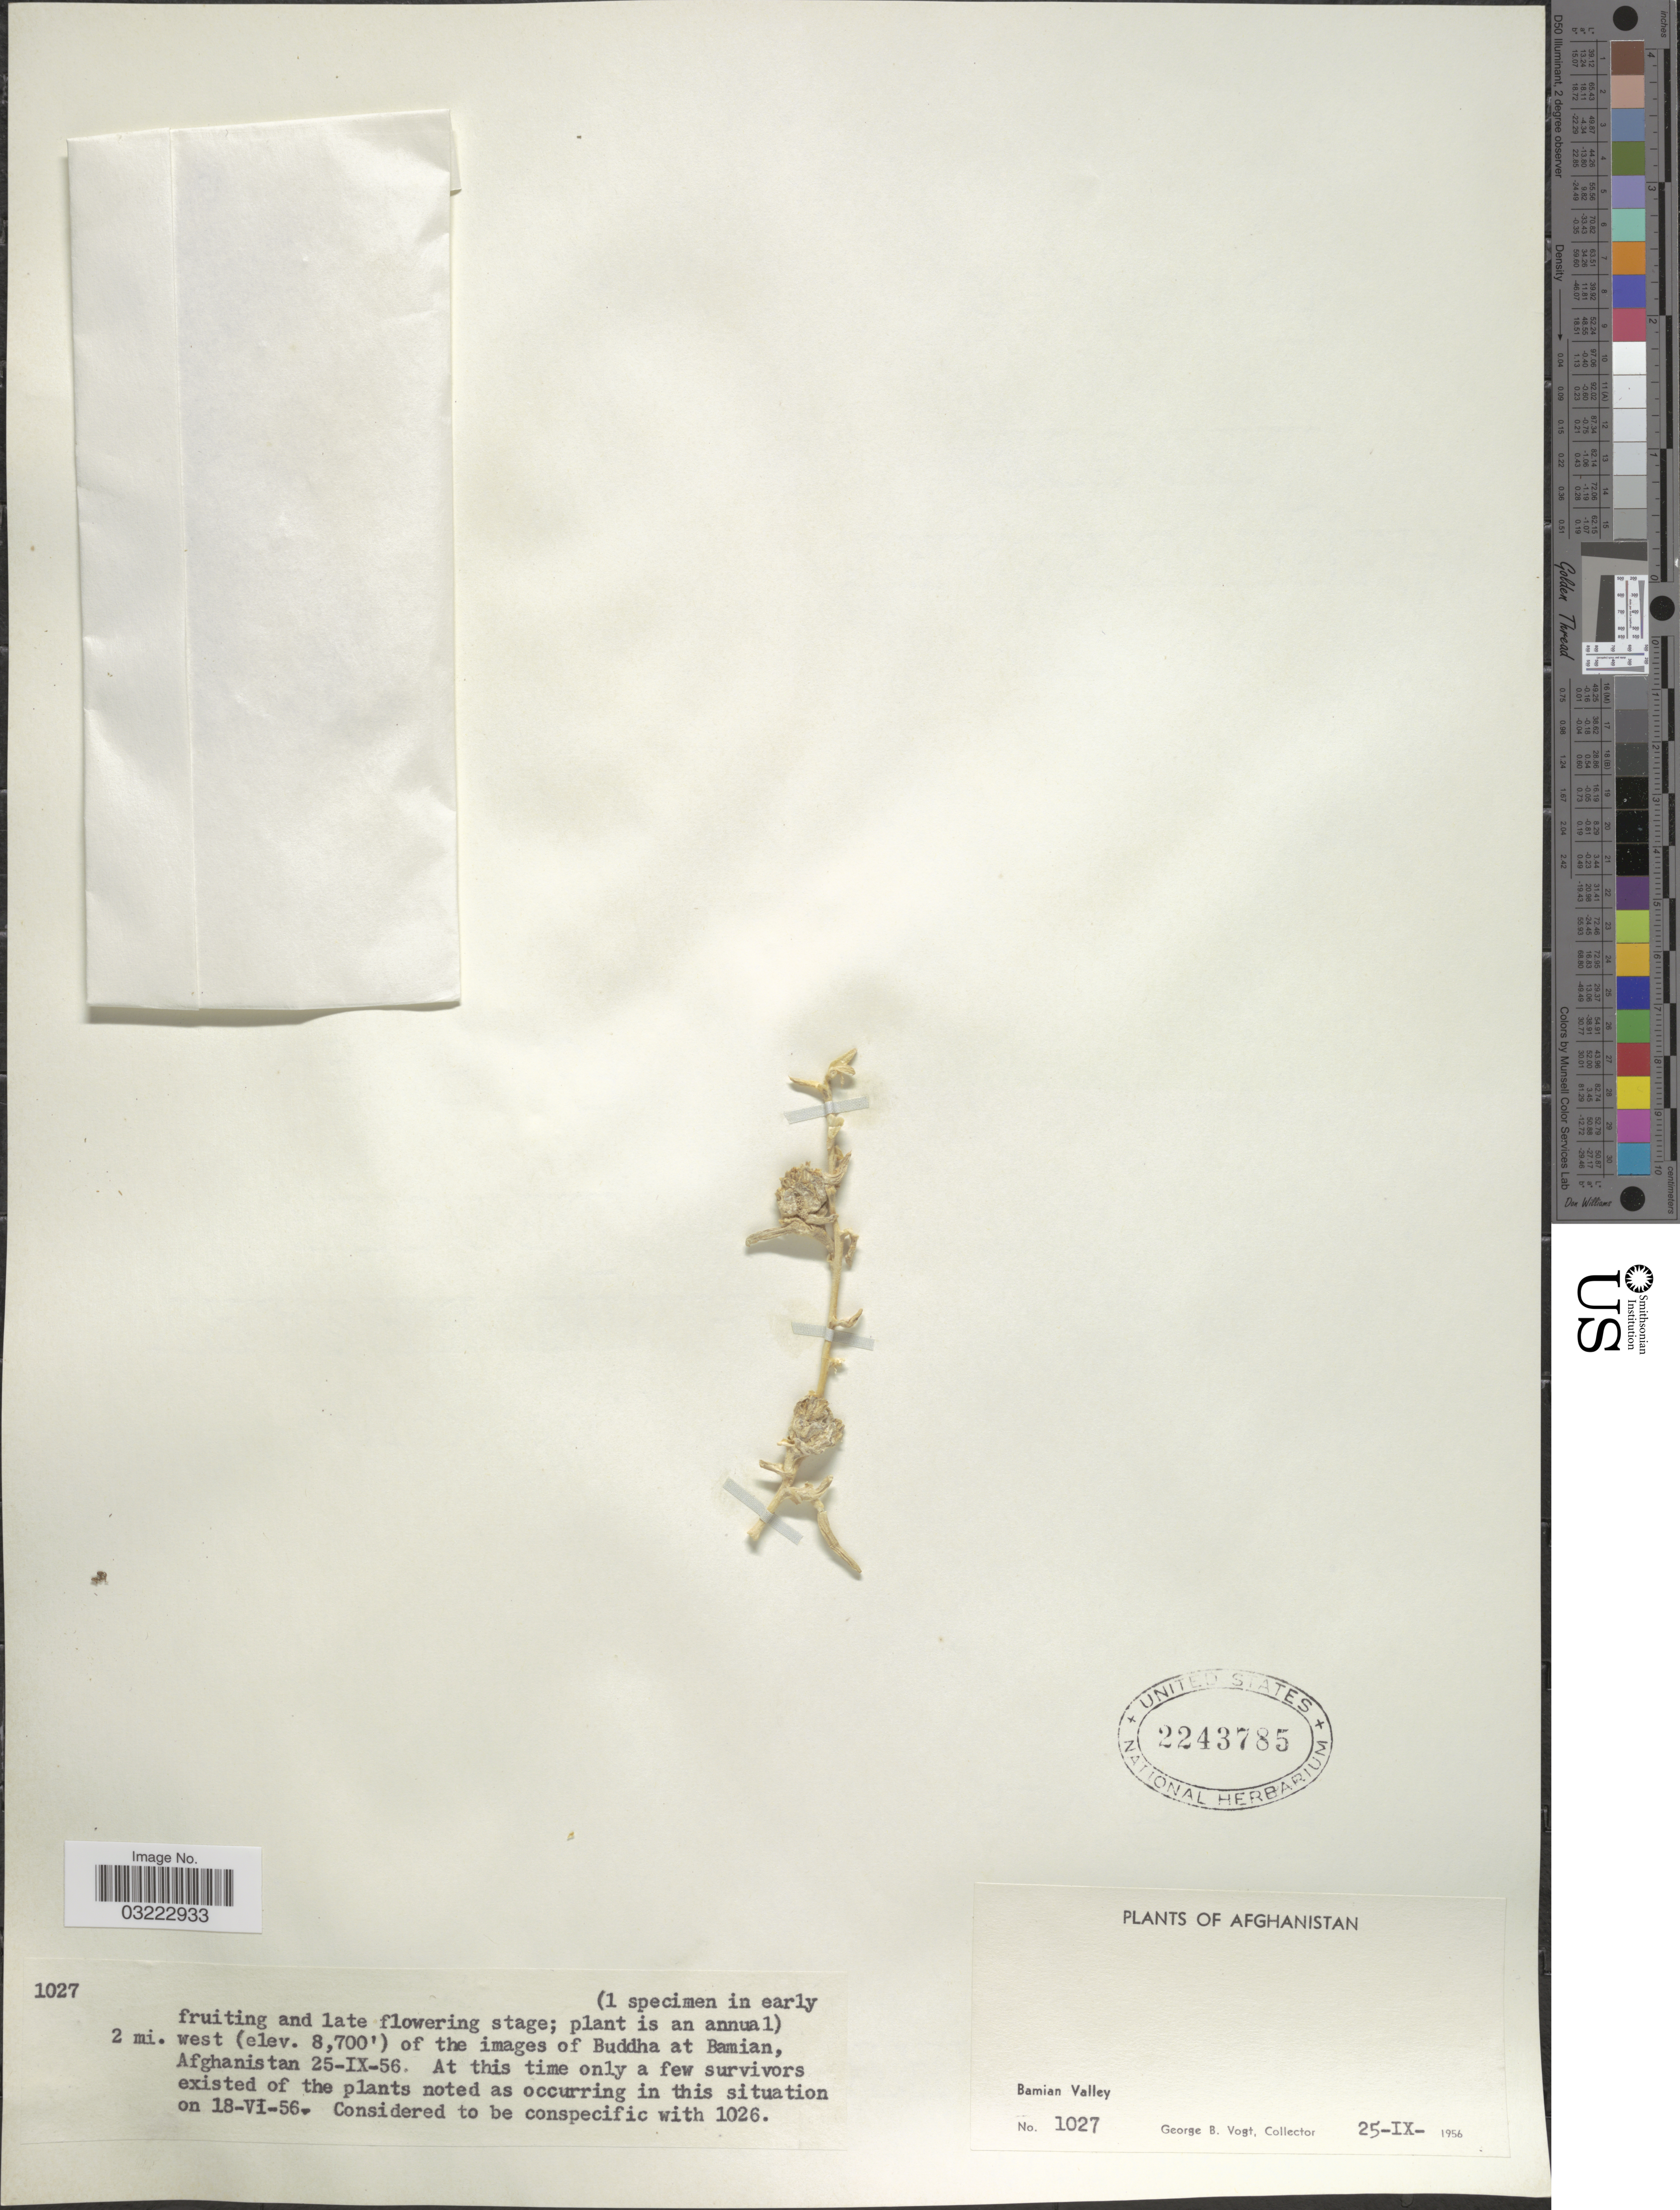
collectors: G. B. Vogt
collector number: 1027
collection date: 1956-09-25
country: Afghanistan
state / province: Bamian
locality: Bamian Valley. 2 mi. west of the images of Buddha at Bamian.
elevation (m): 2652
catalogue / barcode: US 2243785